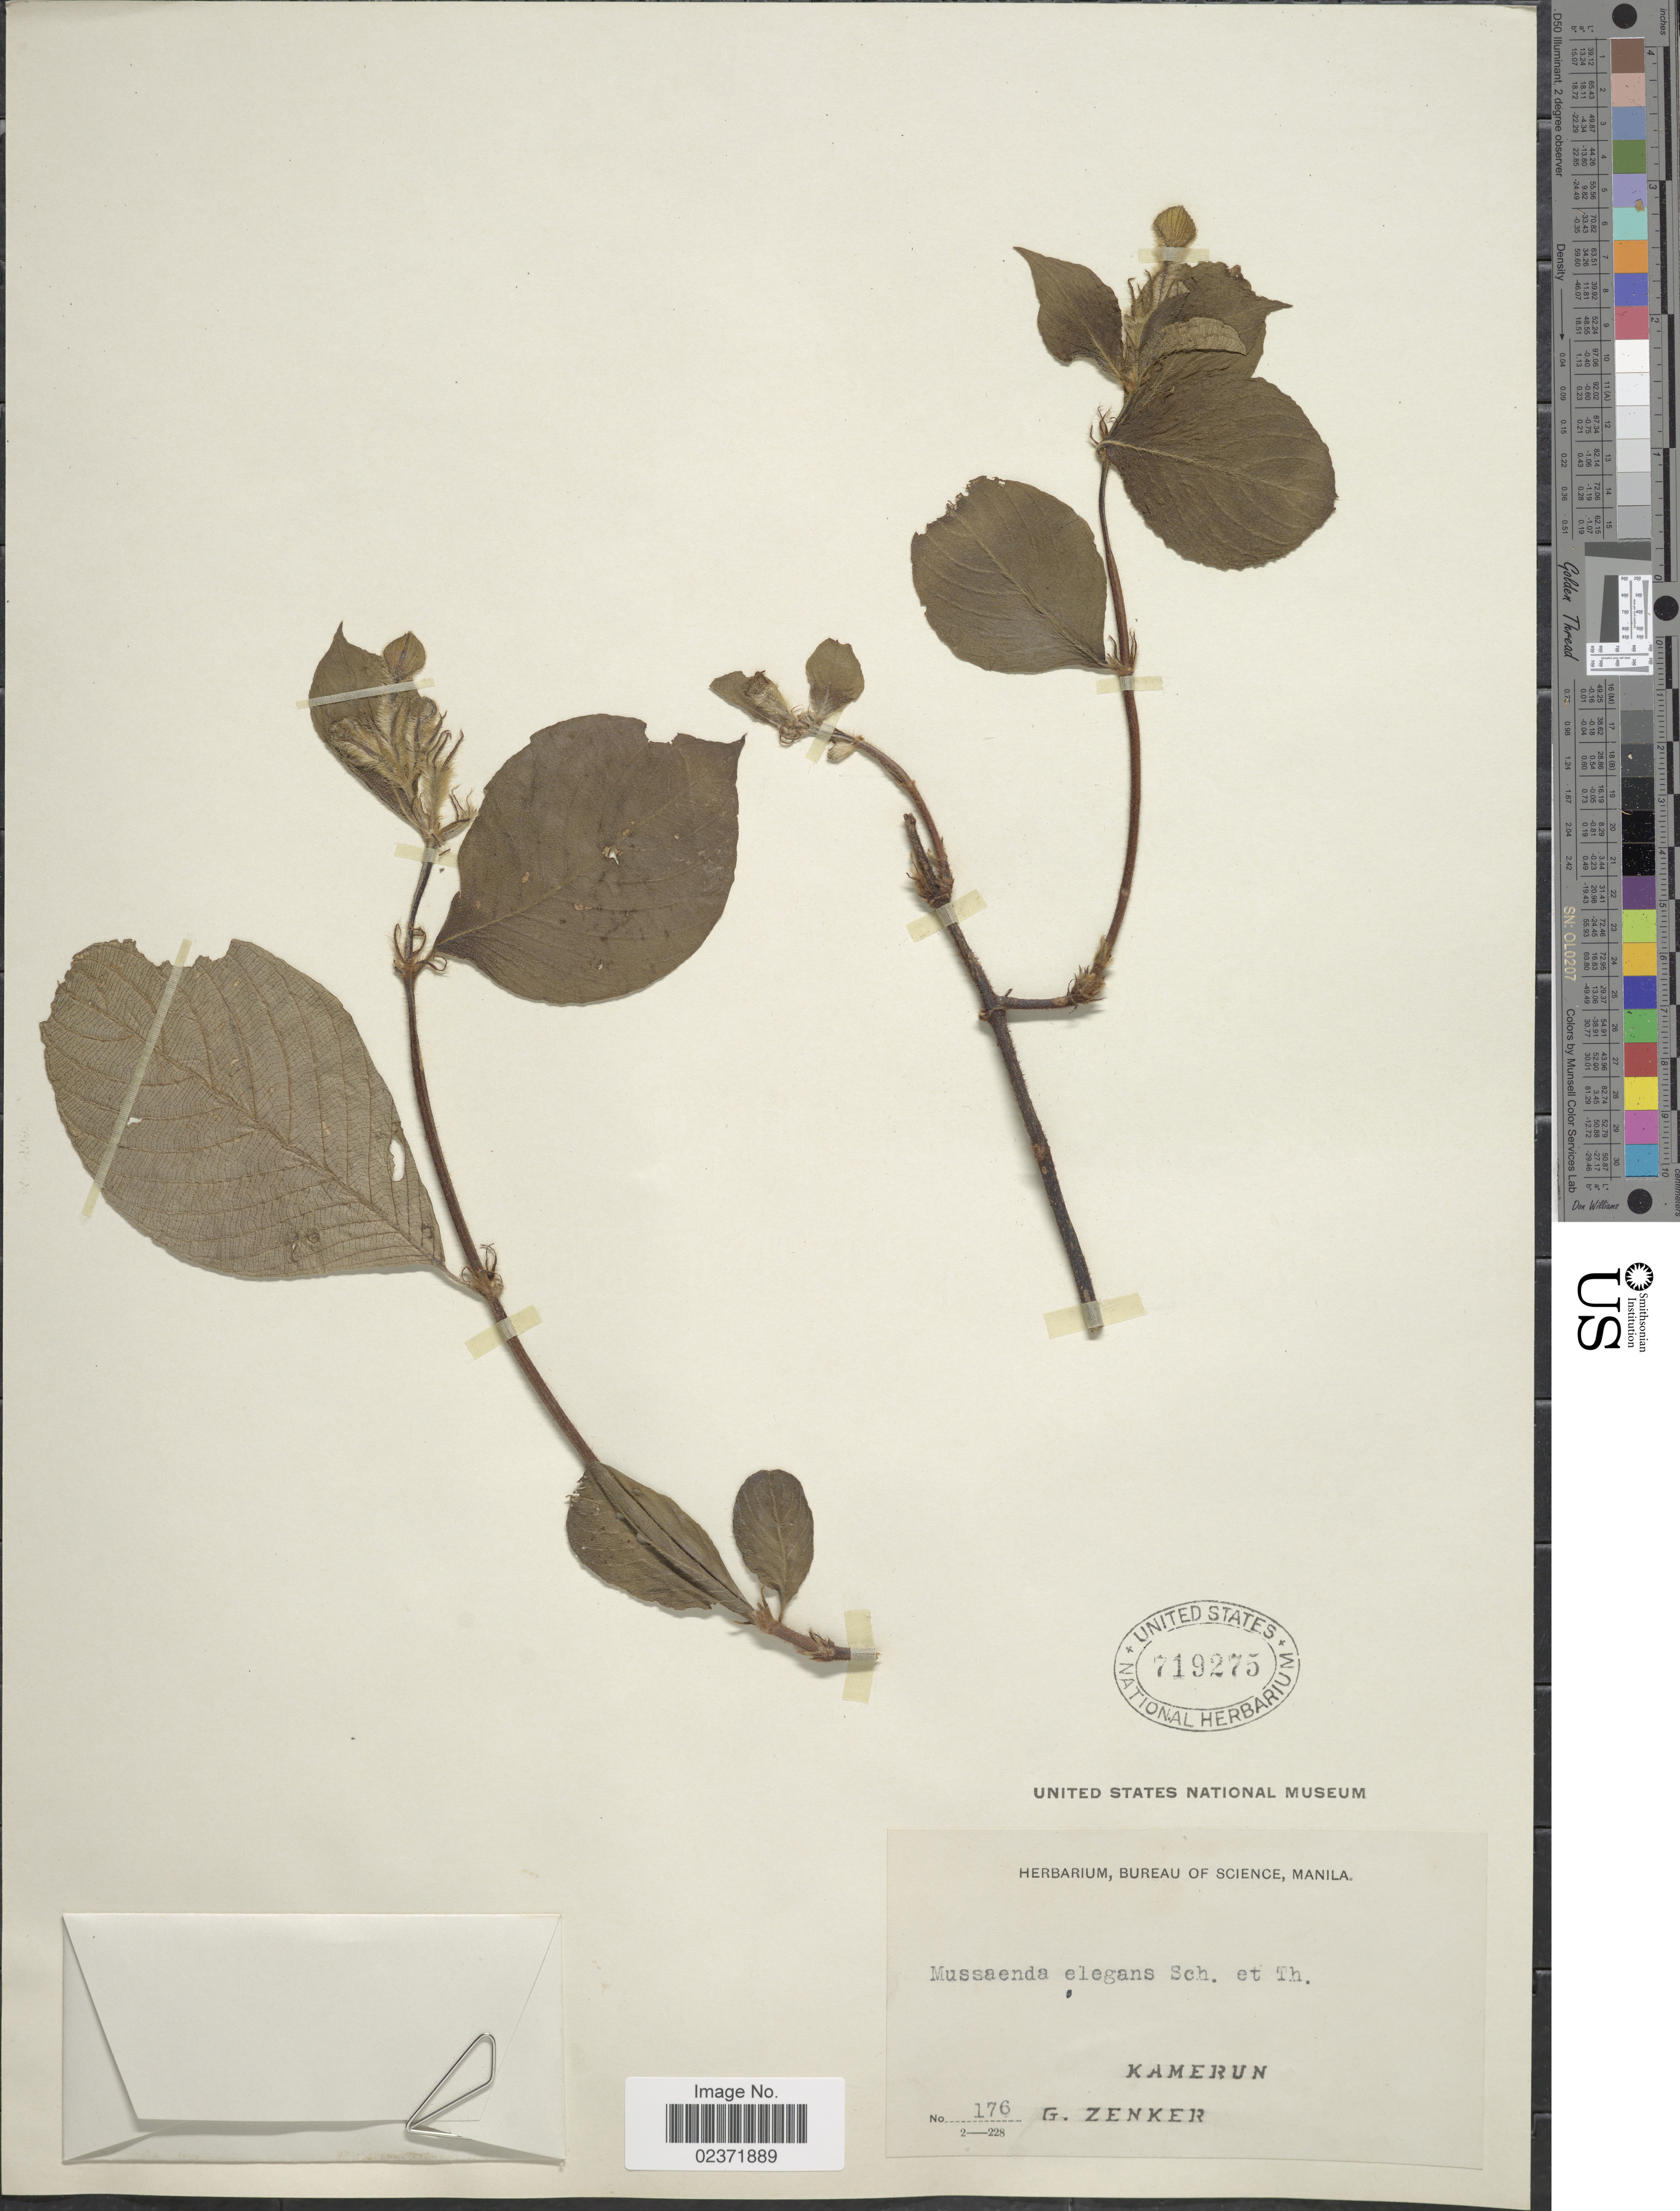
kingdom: Plantae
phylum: Tracheophyta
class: Magnoliopsida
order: Gentianales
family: Rubiaceae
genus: Mussaenda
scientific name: Mussaenda elegans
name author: Schumach. & Thonn.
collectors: G. A. Zenker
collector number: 176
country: Cameroon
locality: Kamerun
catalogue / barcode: US 719275